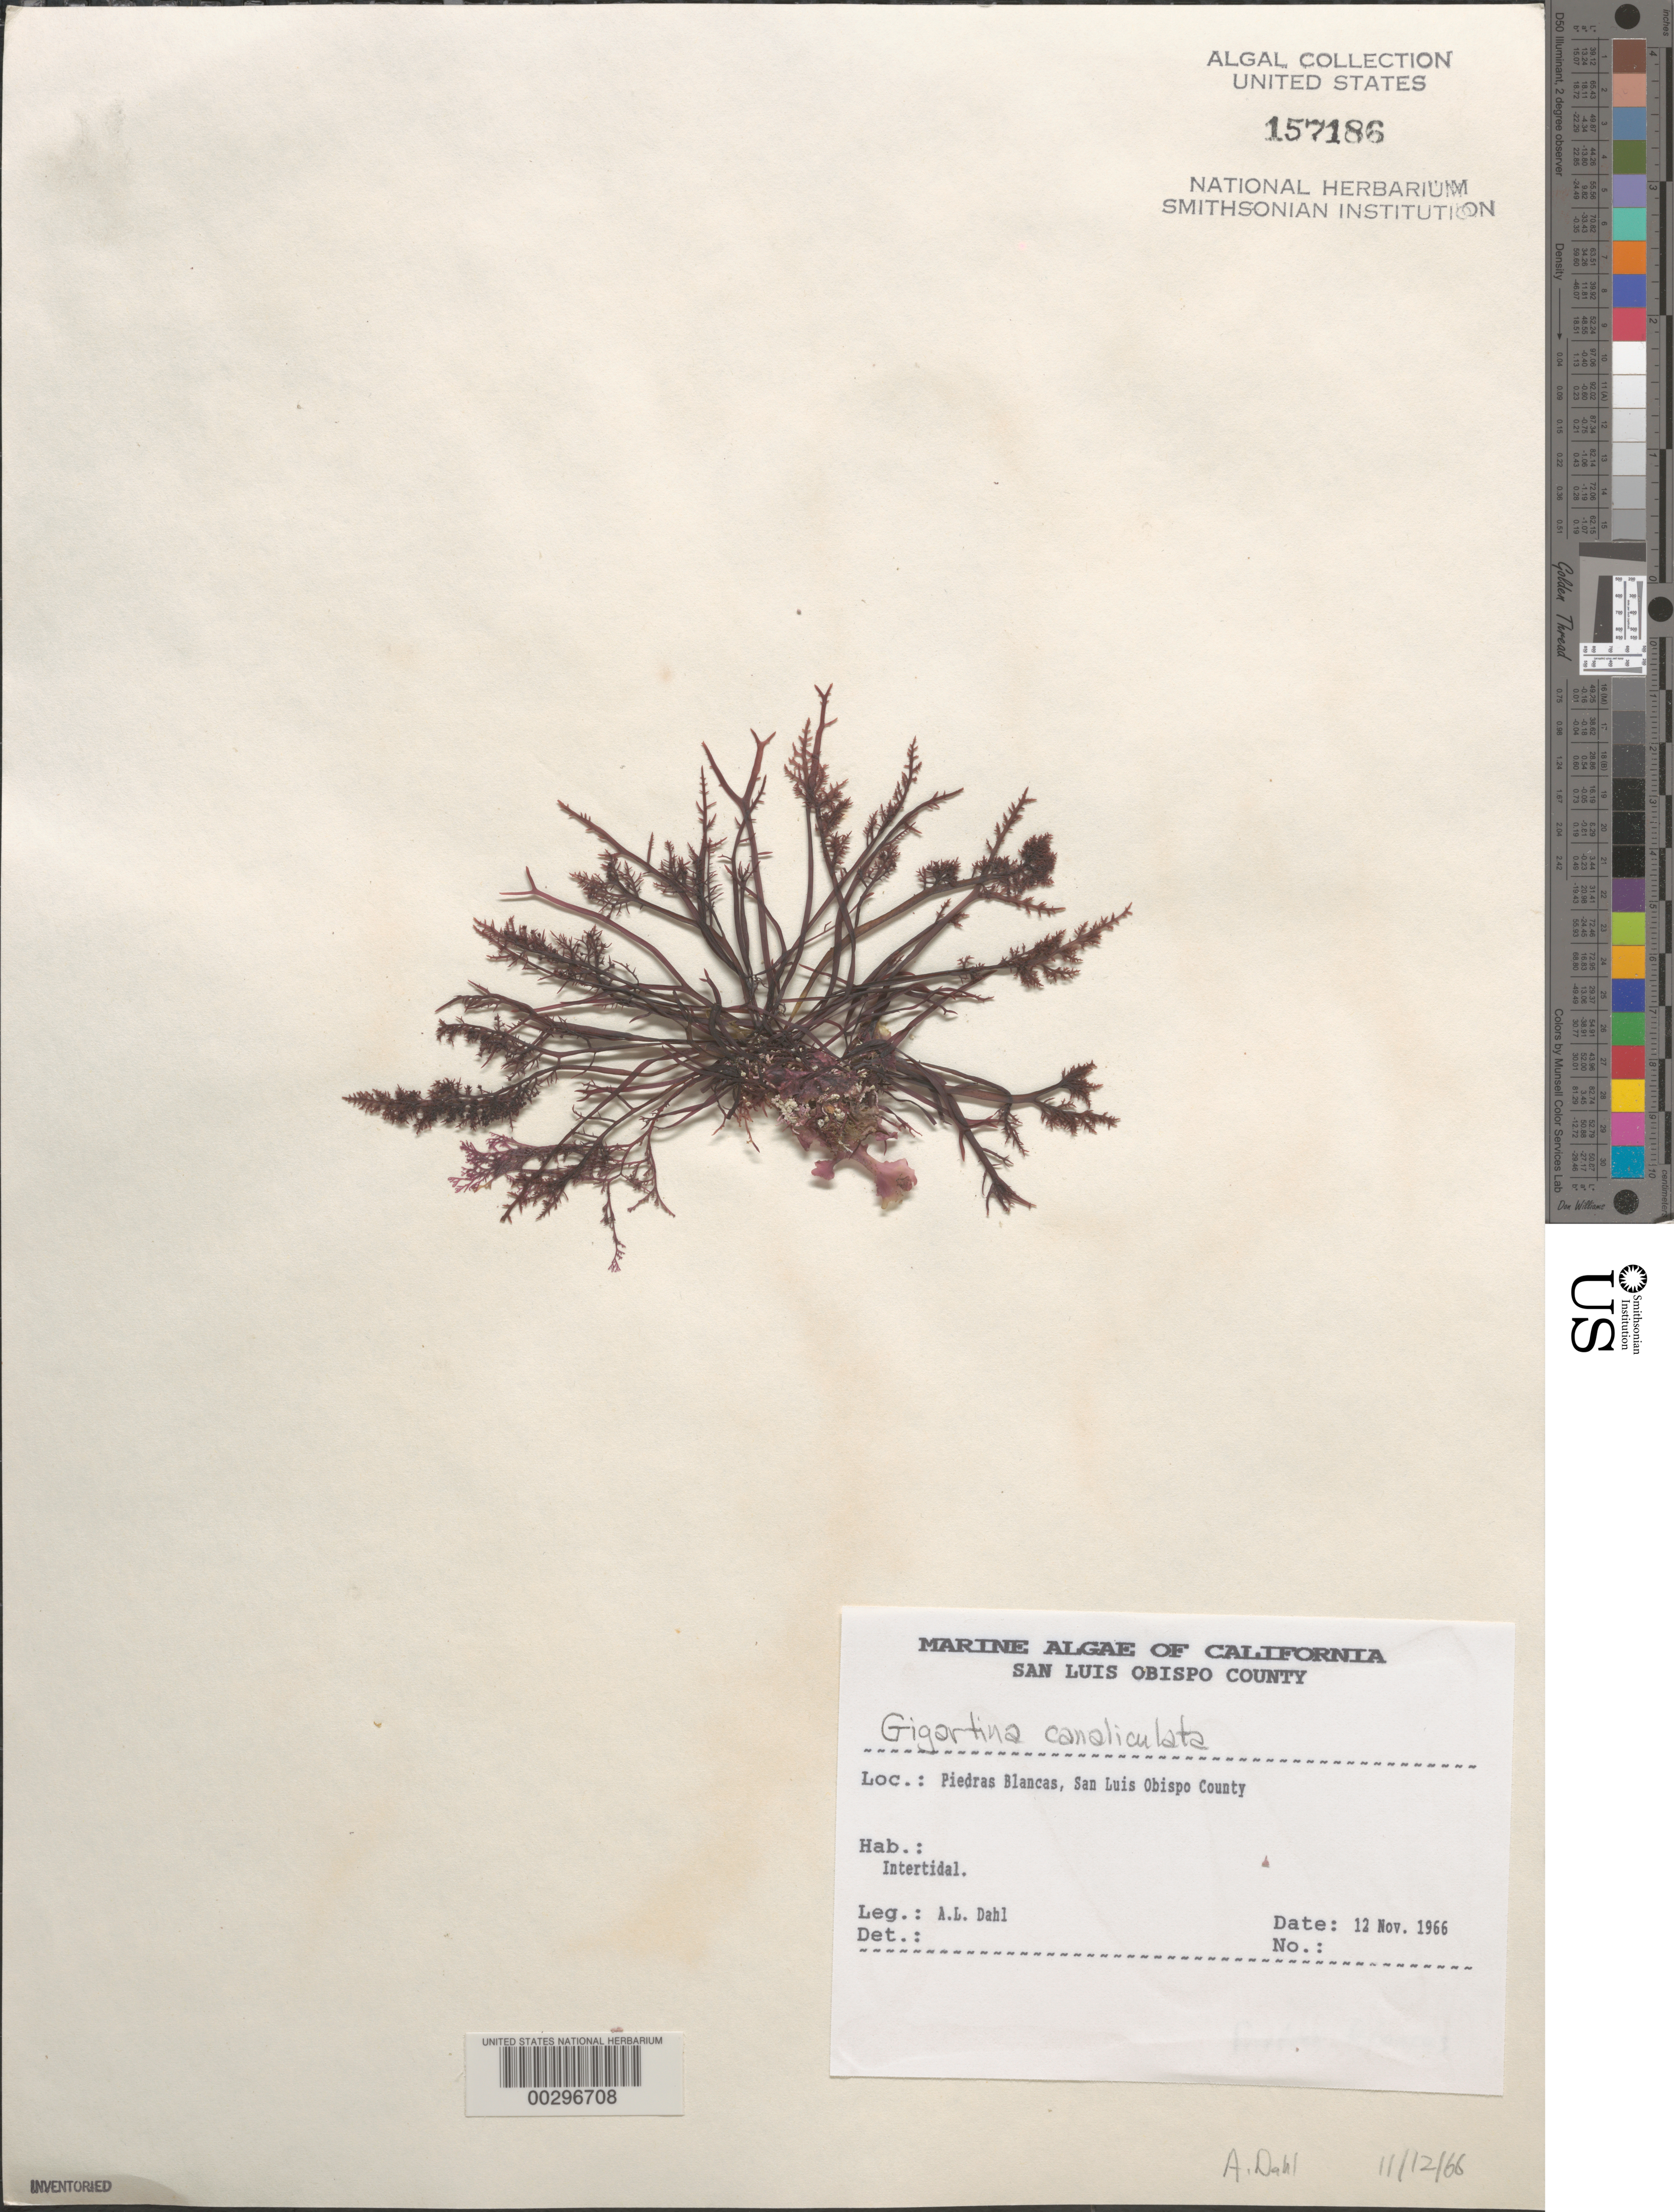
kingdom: Plantae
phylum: Rhodophyta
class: Florideophyceae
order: Gigartinales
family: Gigartinaceae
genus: Chondracanthus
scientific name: Chondracanthus canaliculatus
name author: (Harv.) Guiry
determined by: Algae name updating Project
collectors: A. Dahl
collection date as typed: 12 Nov 1966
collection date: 1966-11-12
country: United States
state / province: California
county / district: San Luis Obispo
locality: Piedras Blancas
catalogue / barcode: US 157186